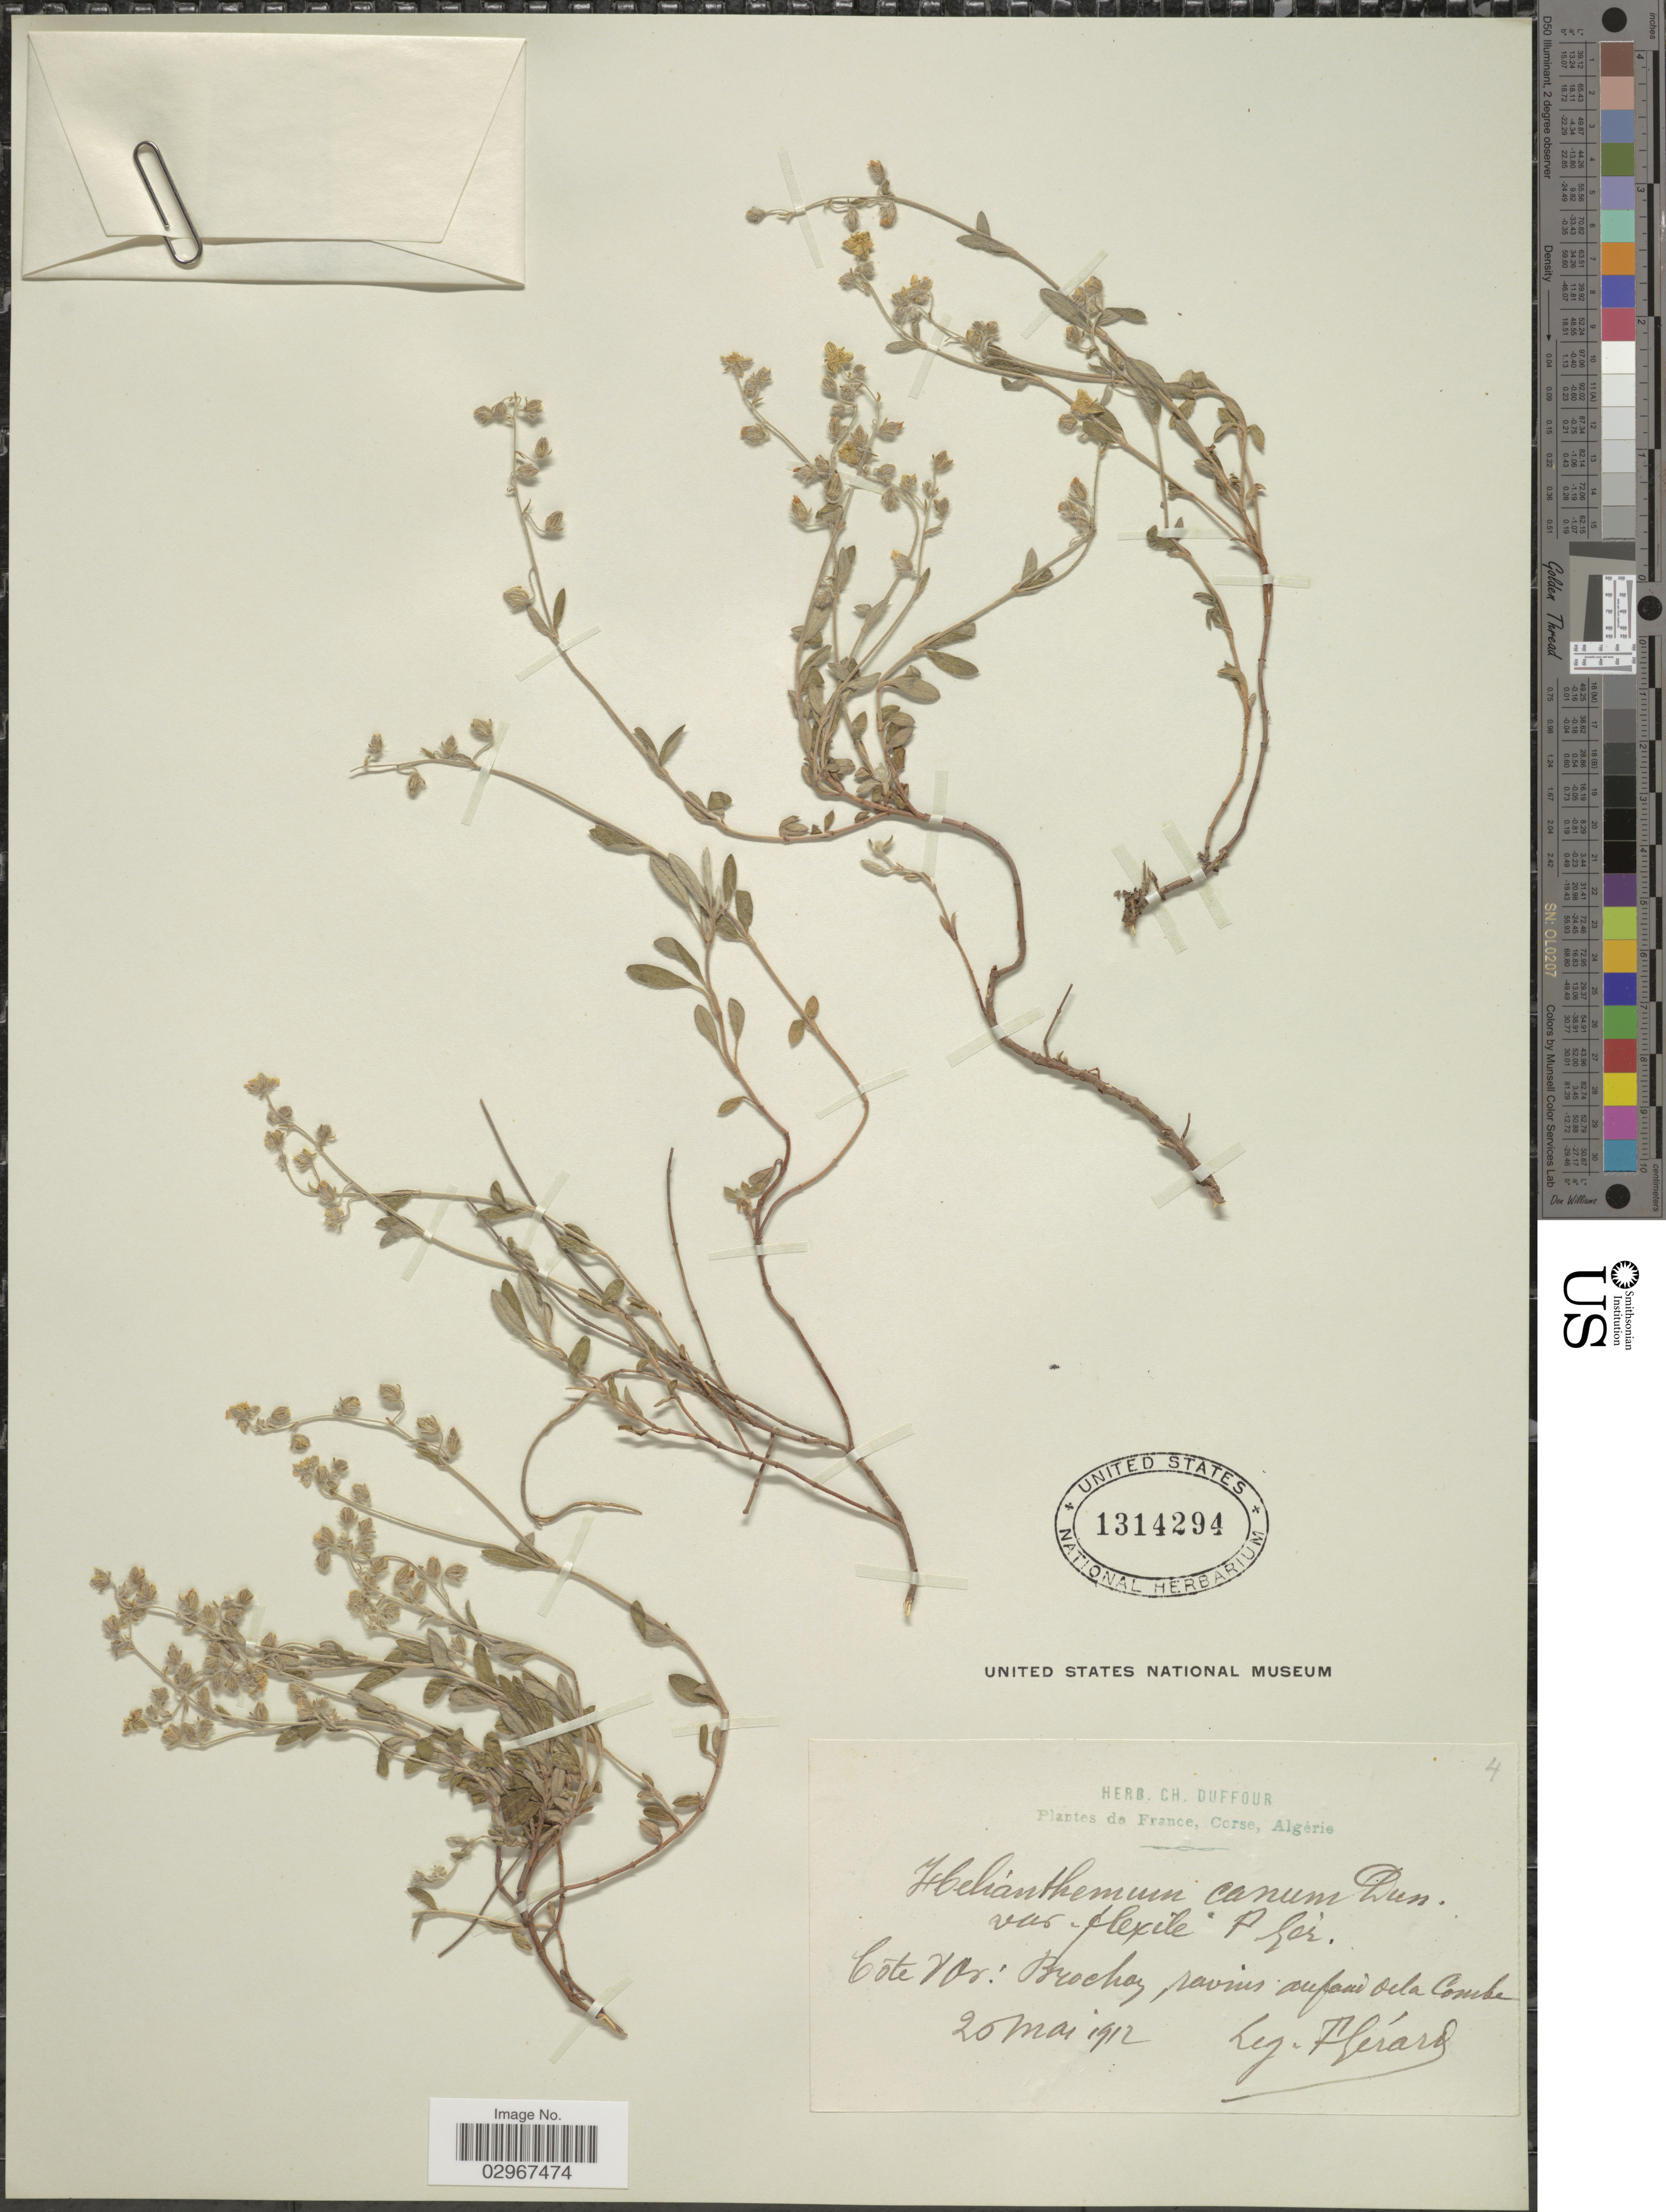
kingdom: Plantae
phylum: Tracheophyta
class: Magnoliopsida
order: Malvales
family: Cistaceae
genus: Helianthemum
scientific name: Helianthemum canum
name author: (L.) Hornem.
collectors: F. Gérard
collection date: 1912-05-20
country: France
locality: Cóte d'Or: Brochon, ravins au faud de la Combe.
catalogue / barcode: US 1314294